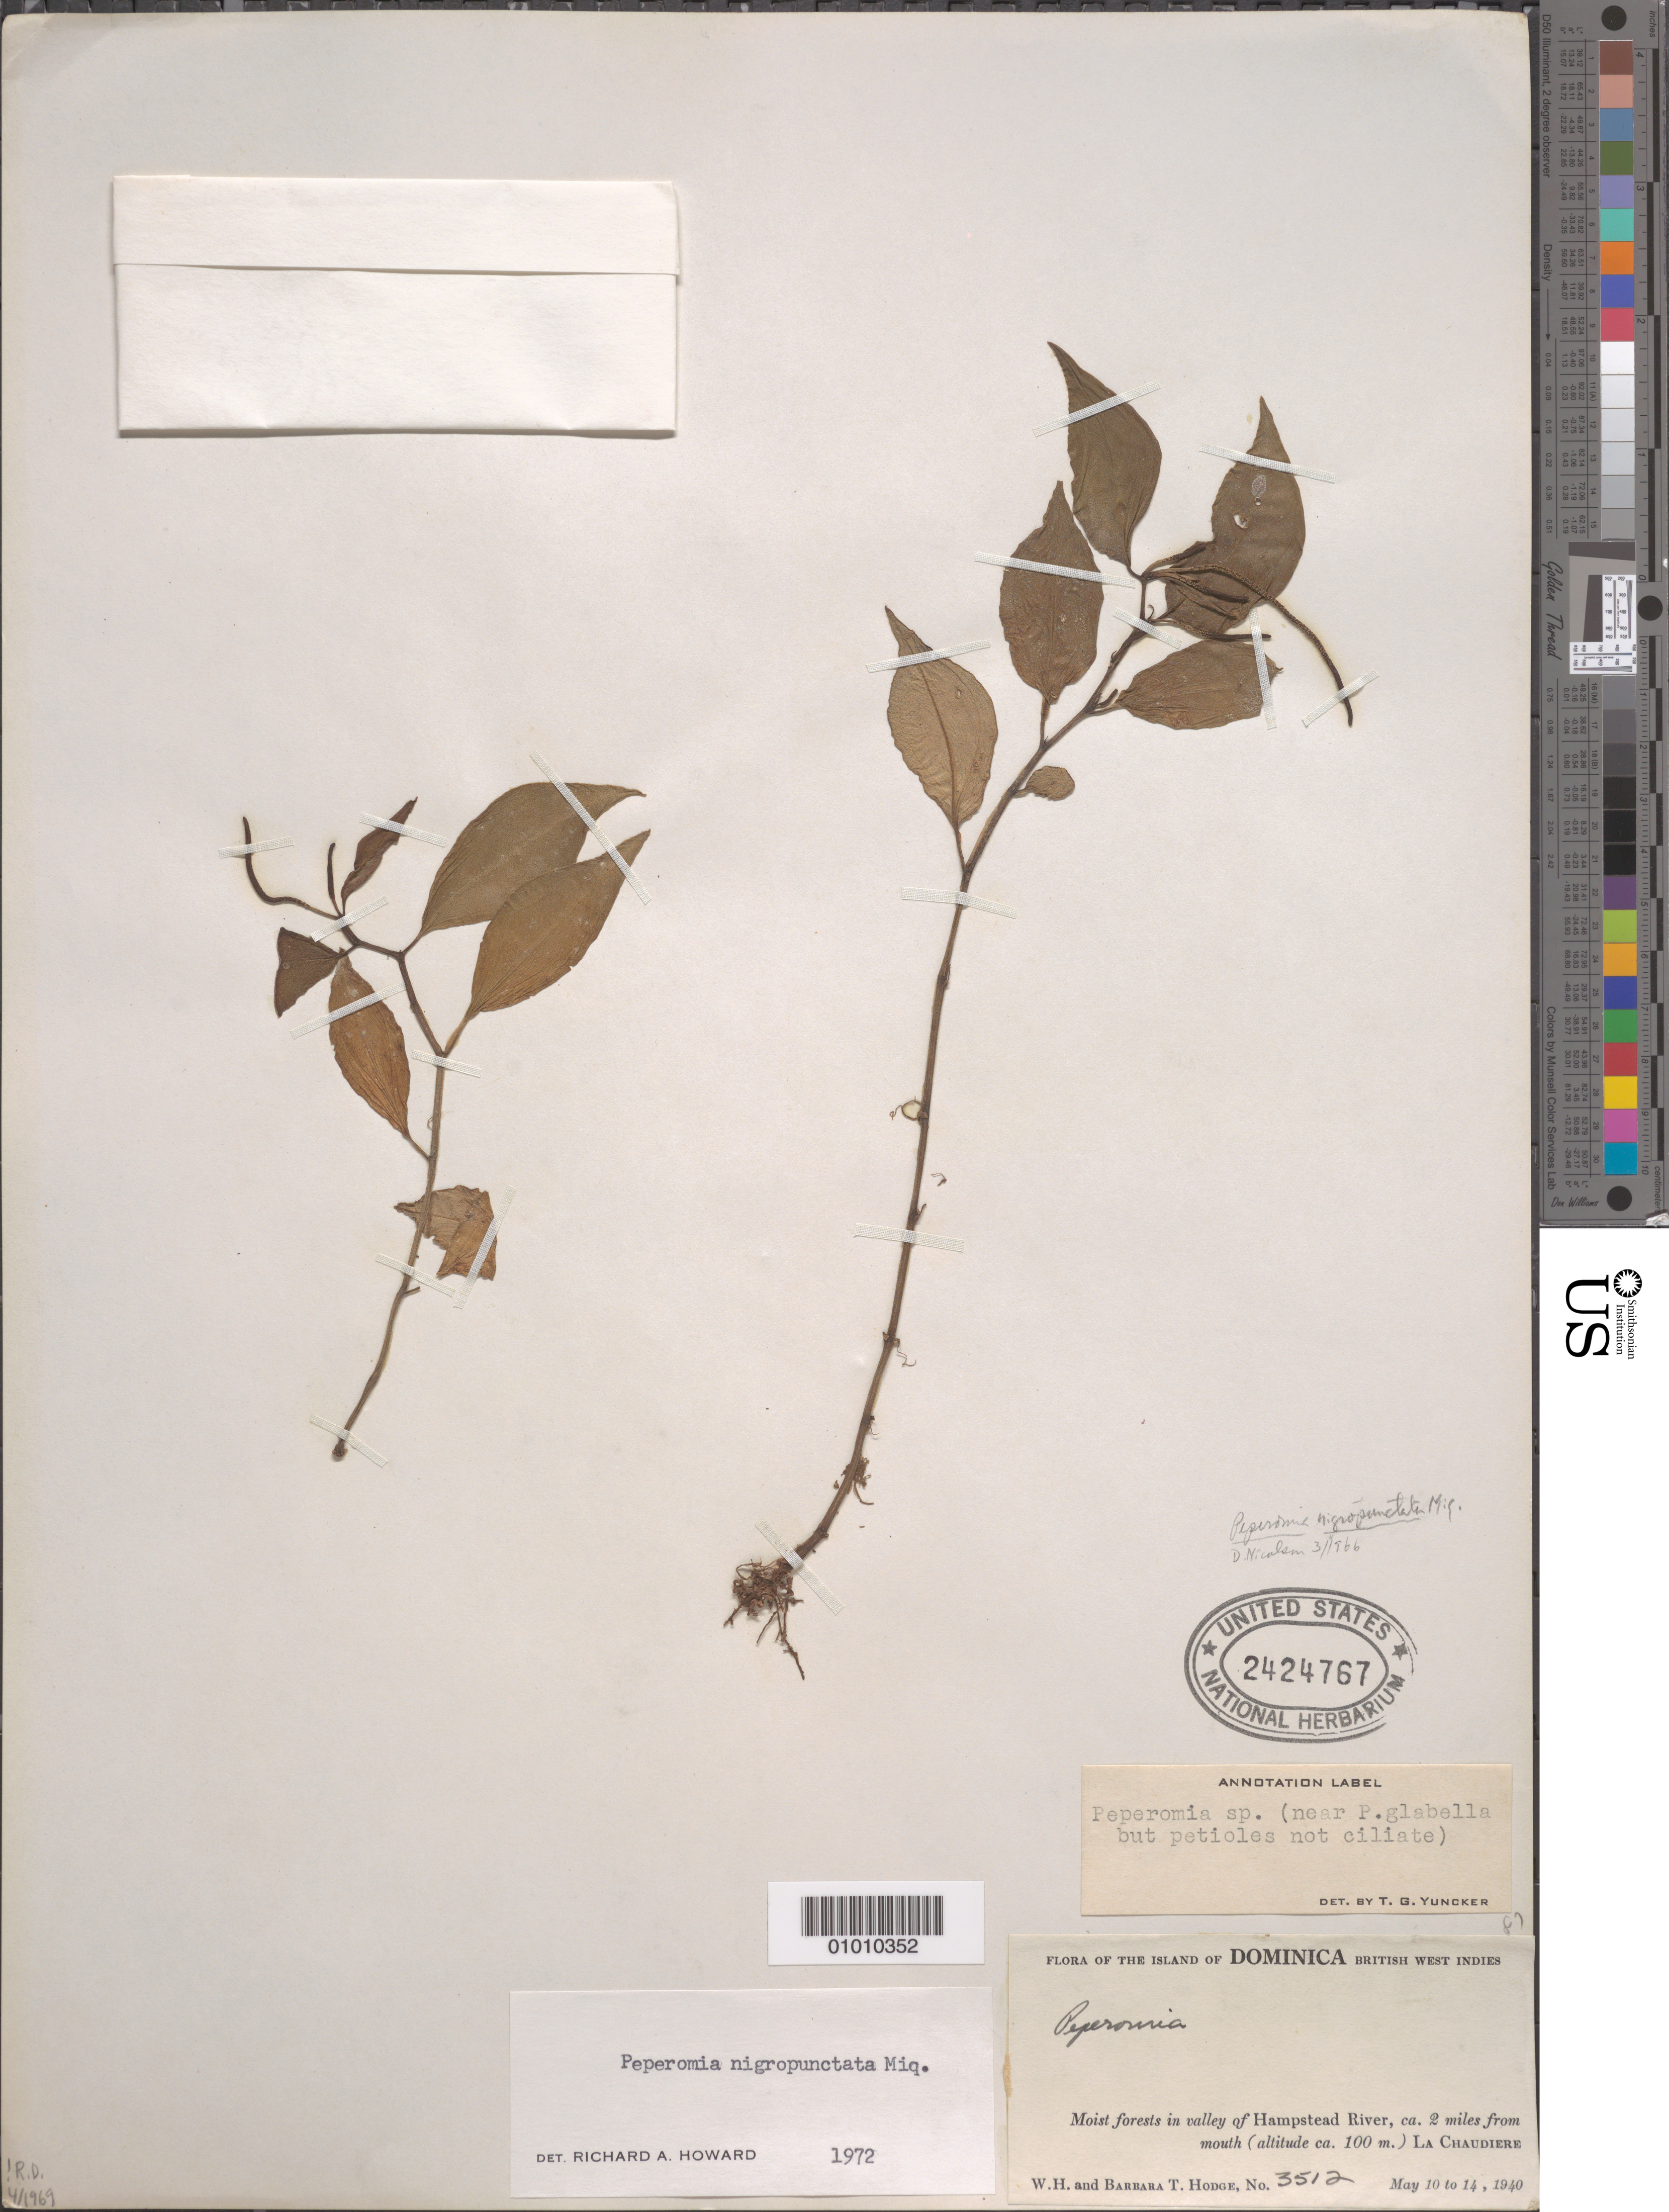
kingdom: Plantae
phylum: Tracheophyta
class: Magnoliopsida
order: Piperales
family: Piperaceae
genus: Peperomia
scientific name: Peperomia nigropunctata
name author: Miq.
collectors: B. Hodge & W. Hodge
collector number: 3512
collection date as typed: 10 May 1940 to 14 Mar 1940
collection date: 1940-05-10/1940-05-14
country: Dominica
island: Dominica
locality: Moist forests in valley of Hampstead River, ca. 2 miles from mouth La Chaudiere.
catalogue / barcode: US 2424767